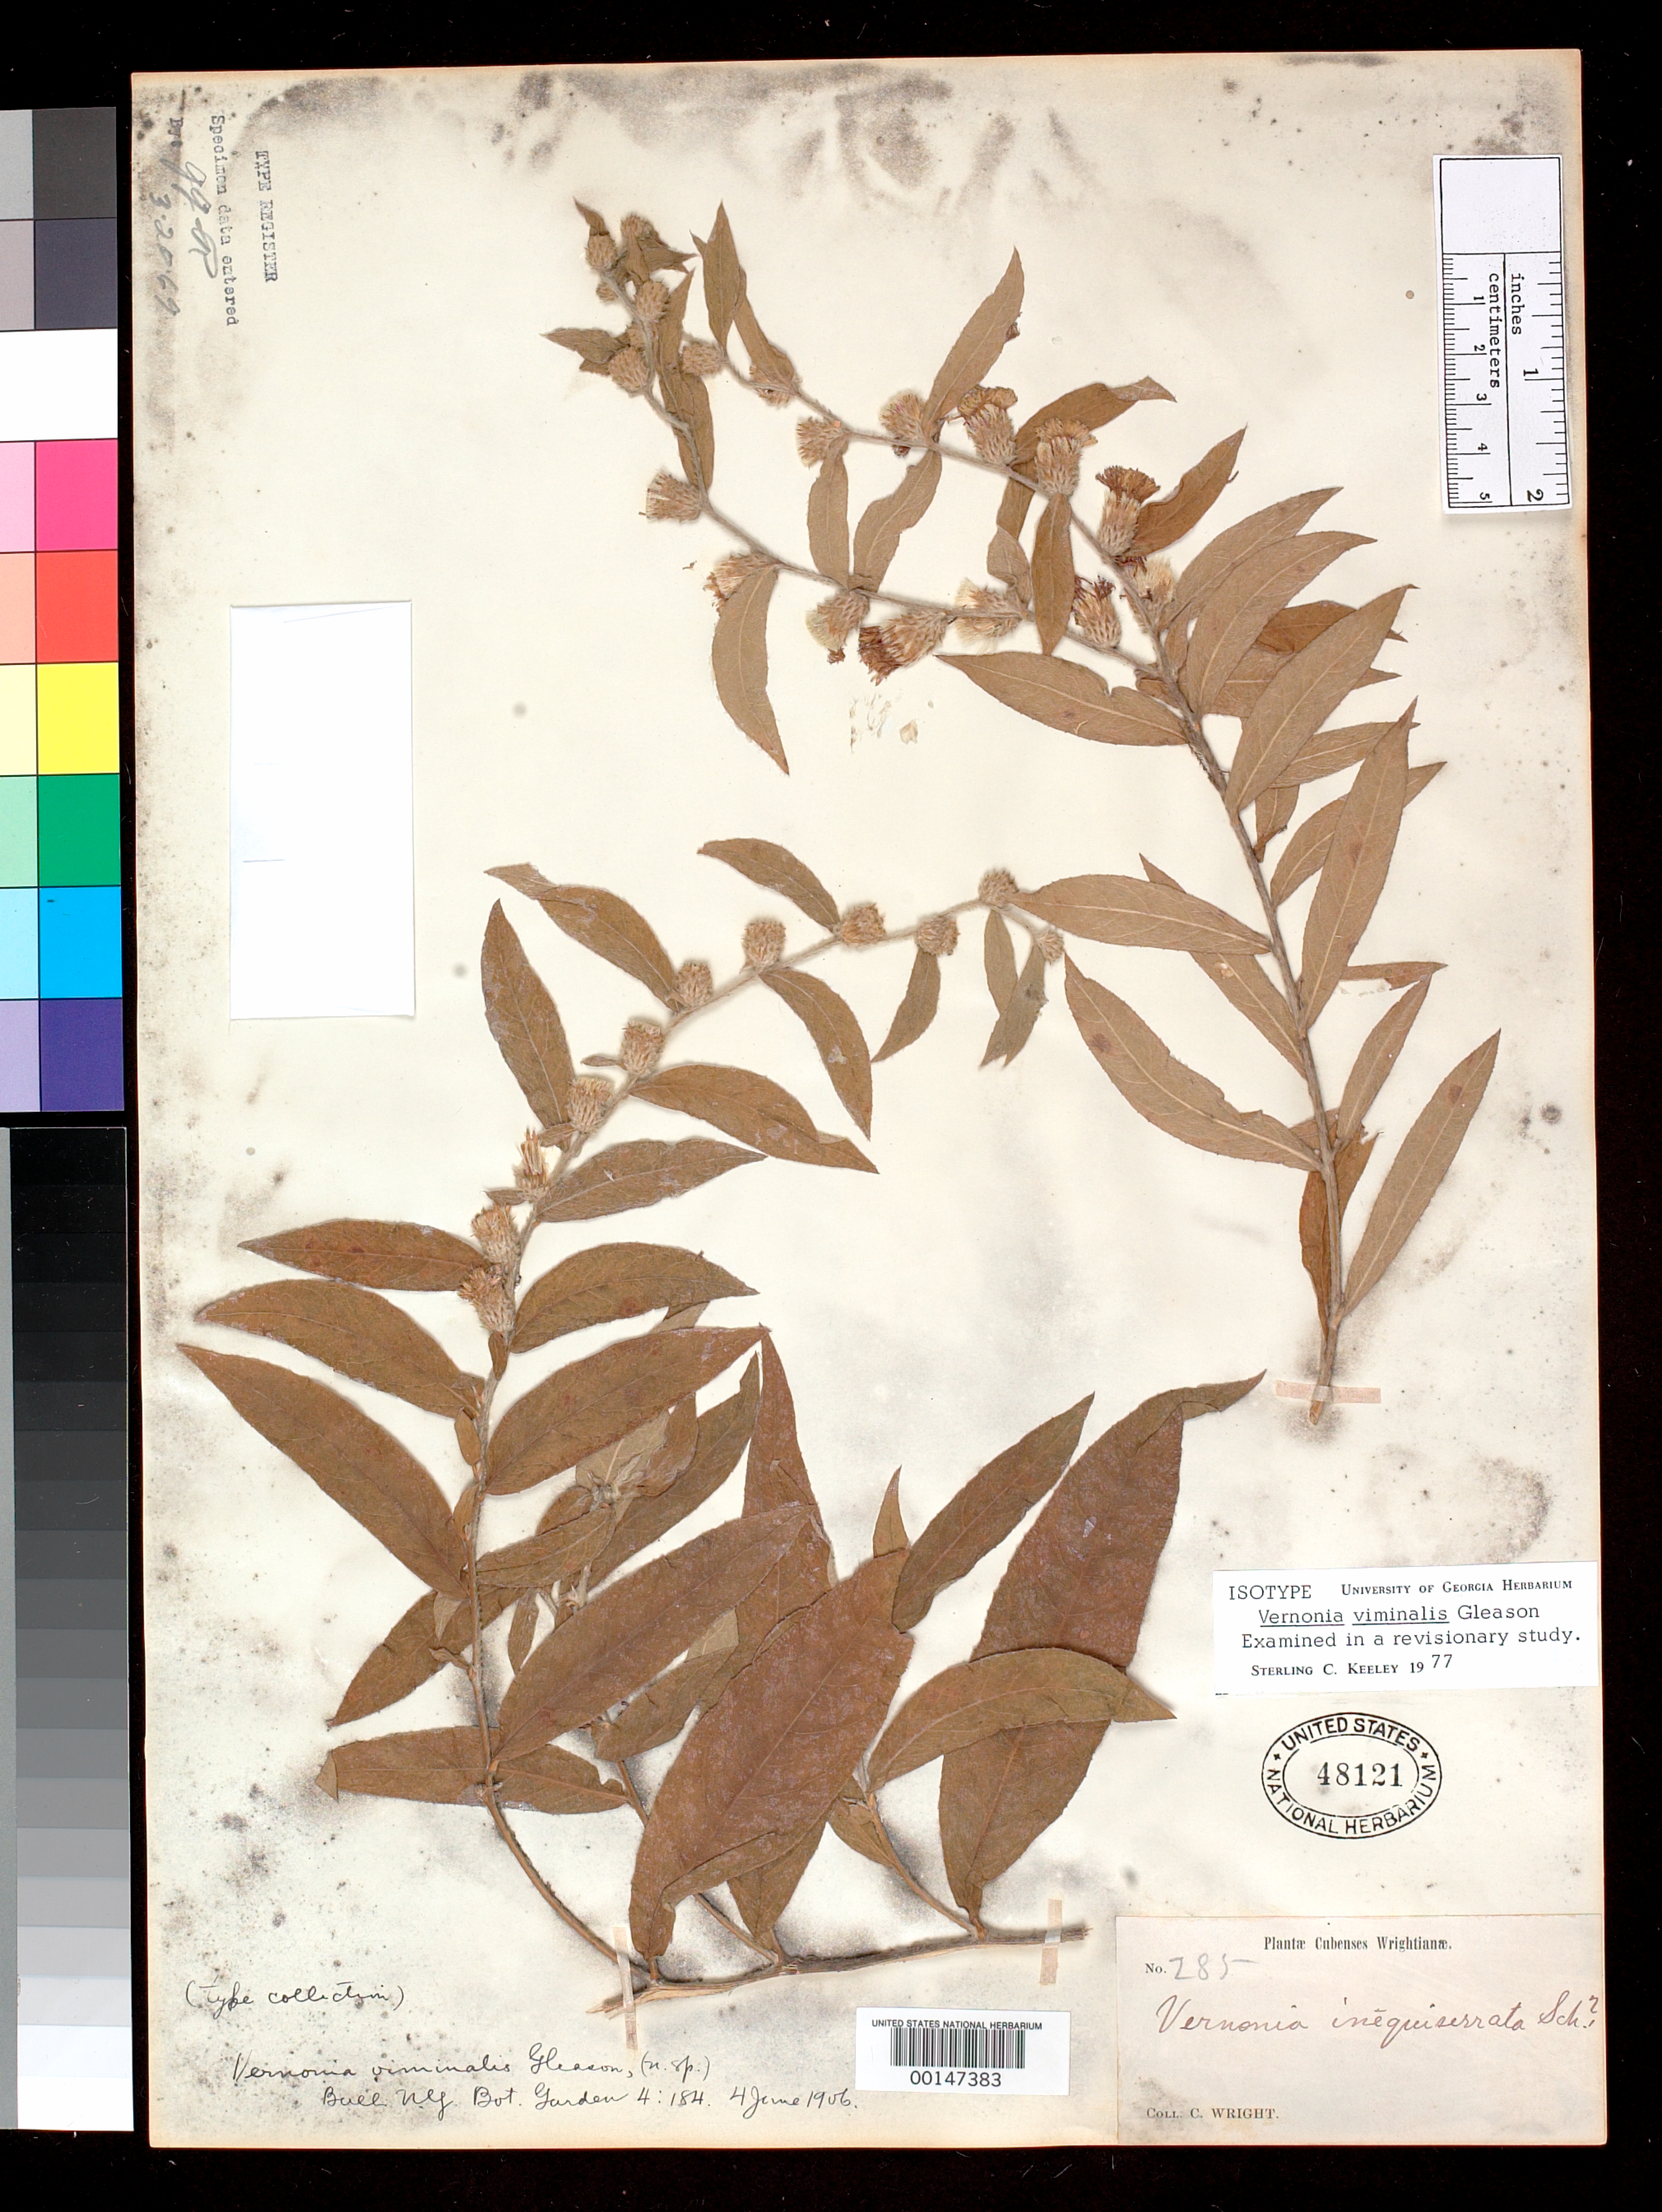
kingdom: Plantae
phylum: Tracheophyta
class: Magnoliopsida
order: Asterales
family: Asteraceae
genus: Vernonia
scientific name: Vernonia viminalis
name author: Gleason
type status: Isotype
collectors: C. Wright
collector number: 285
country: Cuba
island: Greater Antilles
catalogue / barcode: US 48121